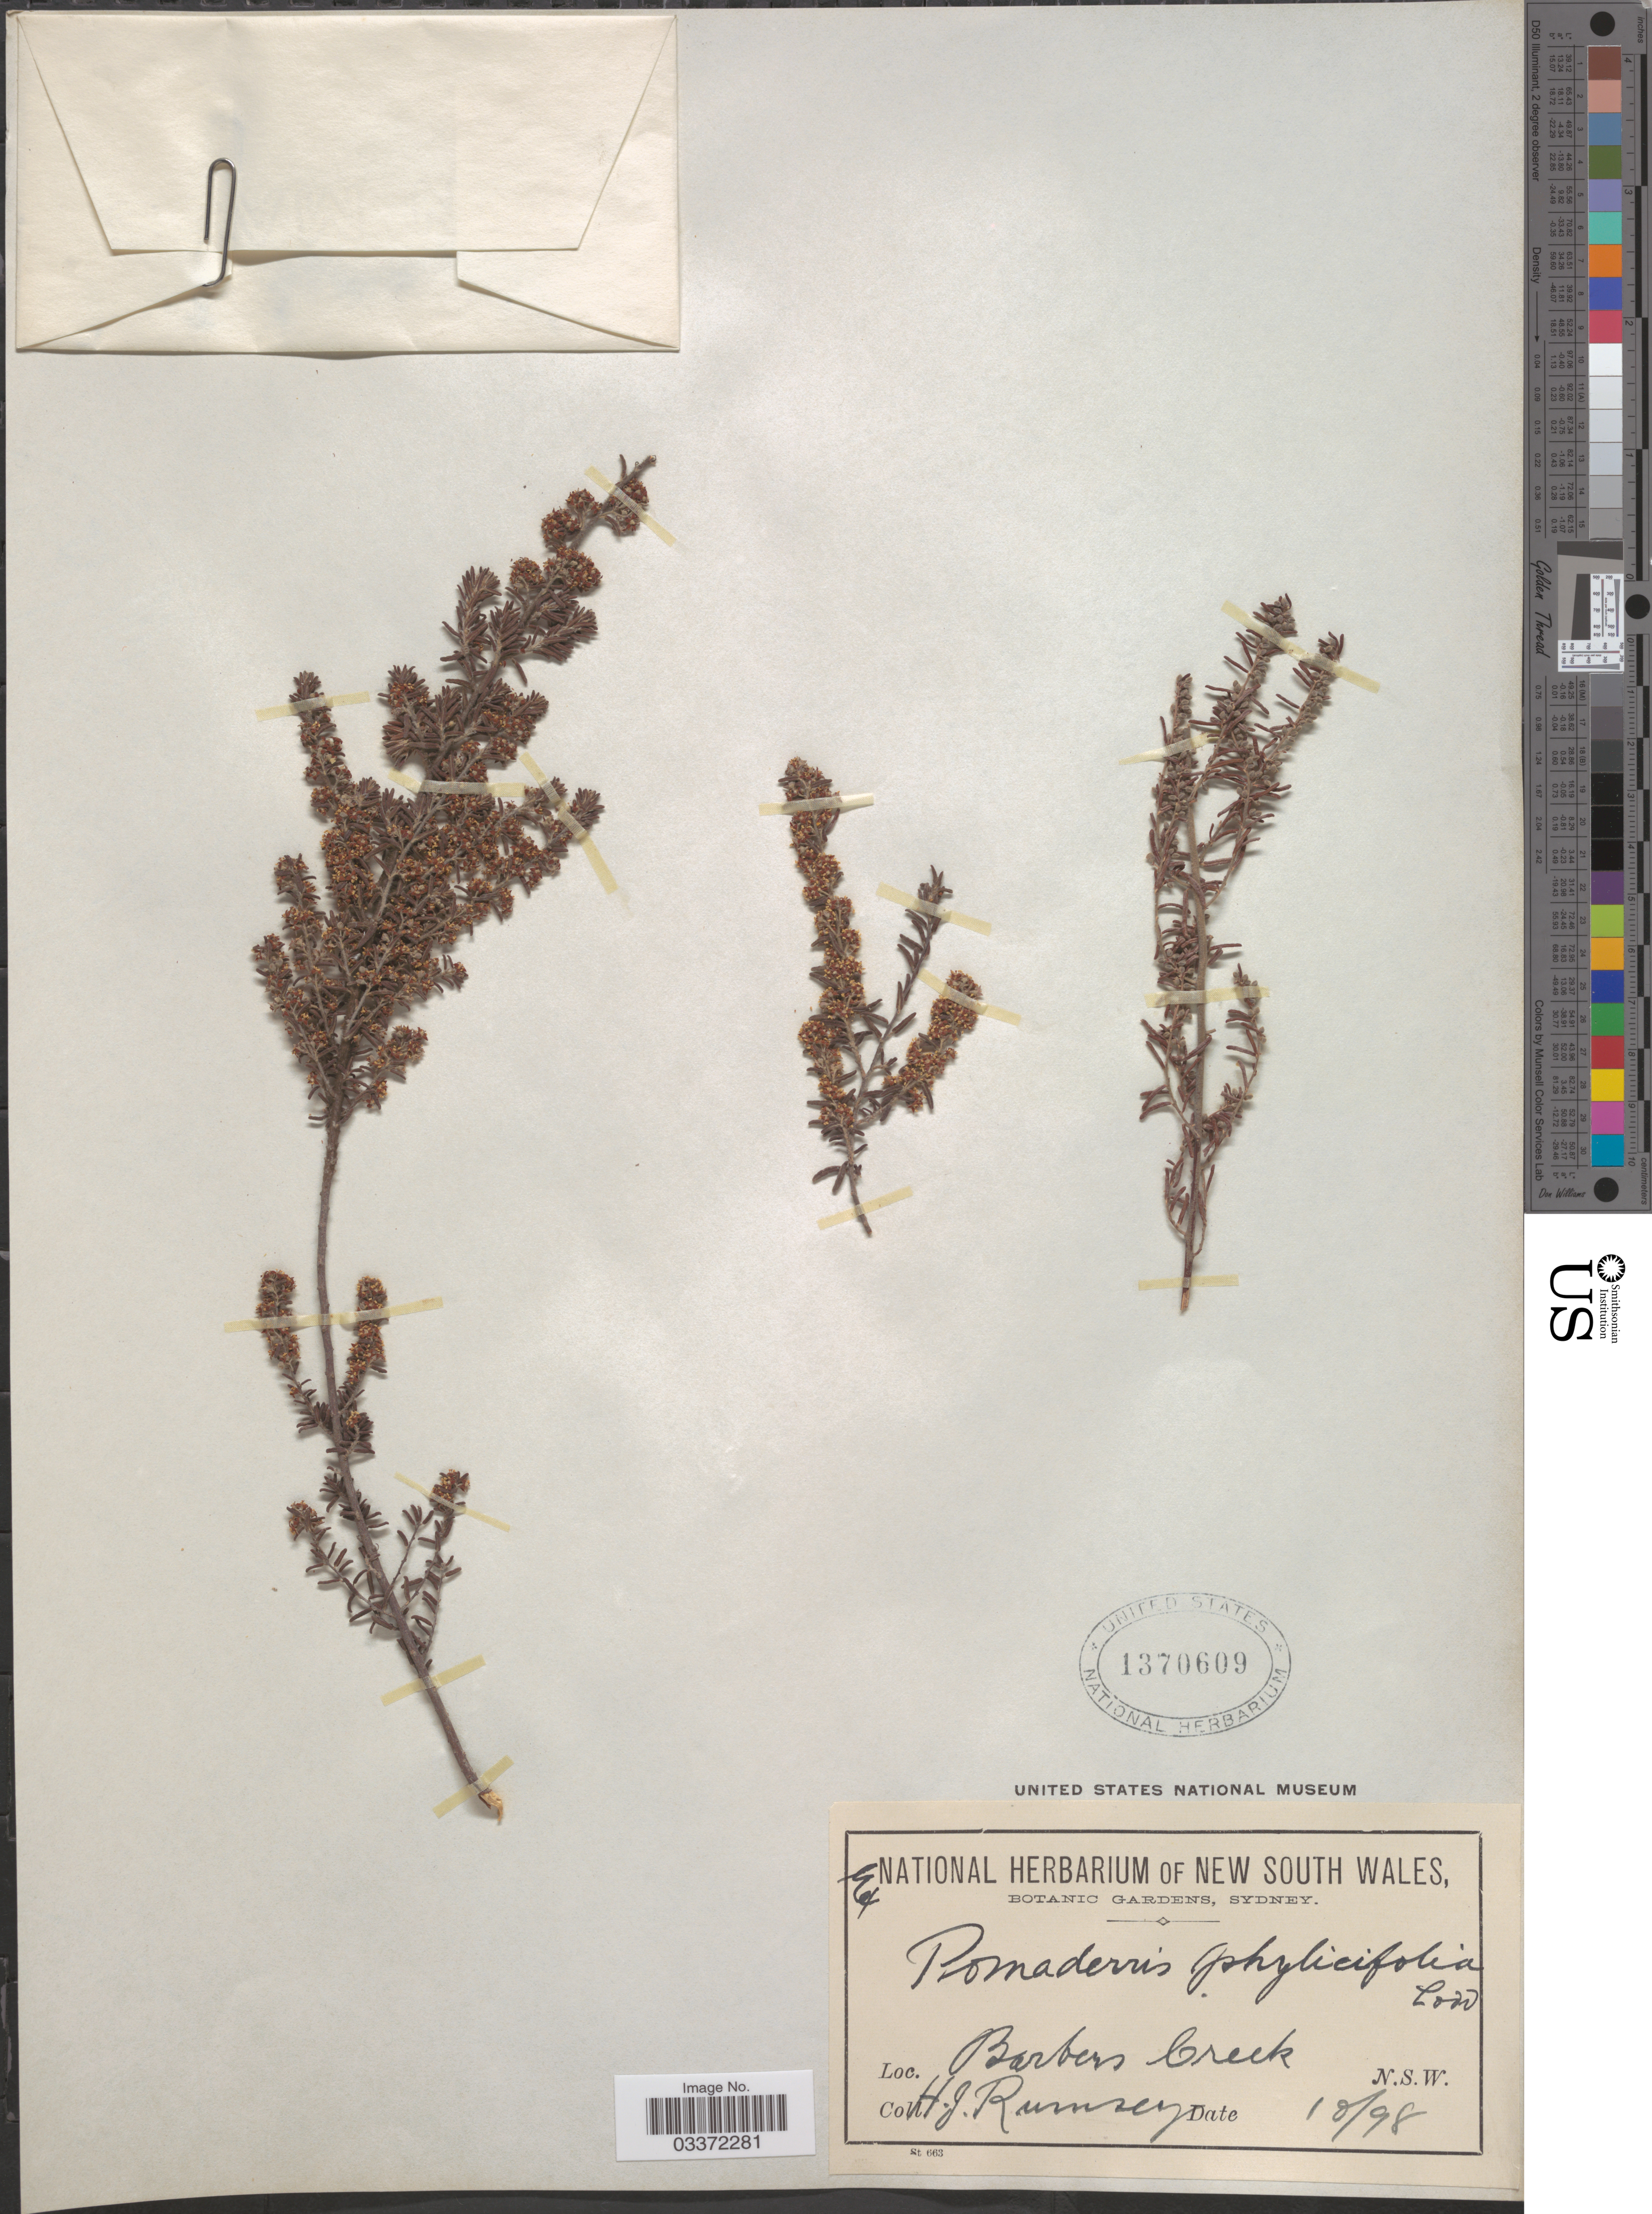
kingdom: Plantae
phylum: Tracheophyta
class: Magnoliopsida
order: Rosales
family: Rhamnaceae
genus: Pomaderris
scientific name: Pomaderris phylicifolia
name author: Link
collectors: H. Rumsey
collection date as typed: Transcribed d/m/y: /10/98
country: Australia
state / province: New South Wales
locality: Barbers Creek.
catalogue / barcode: US 1370609